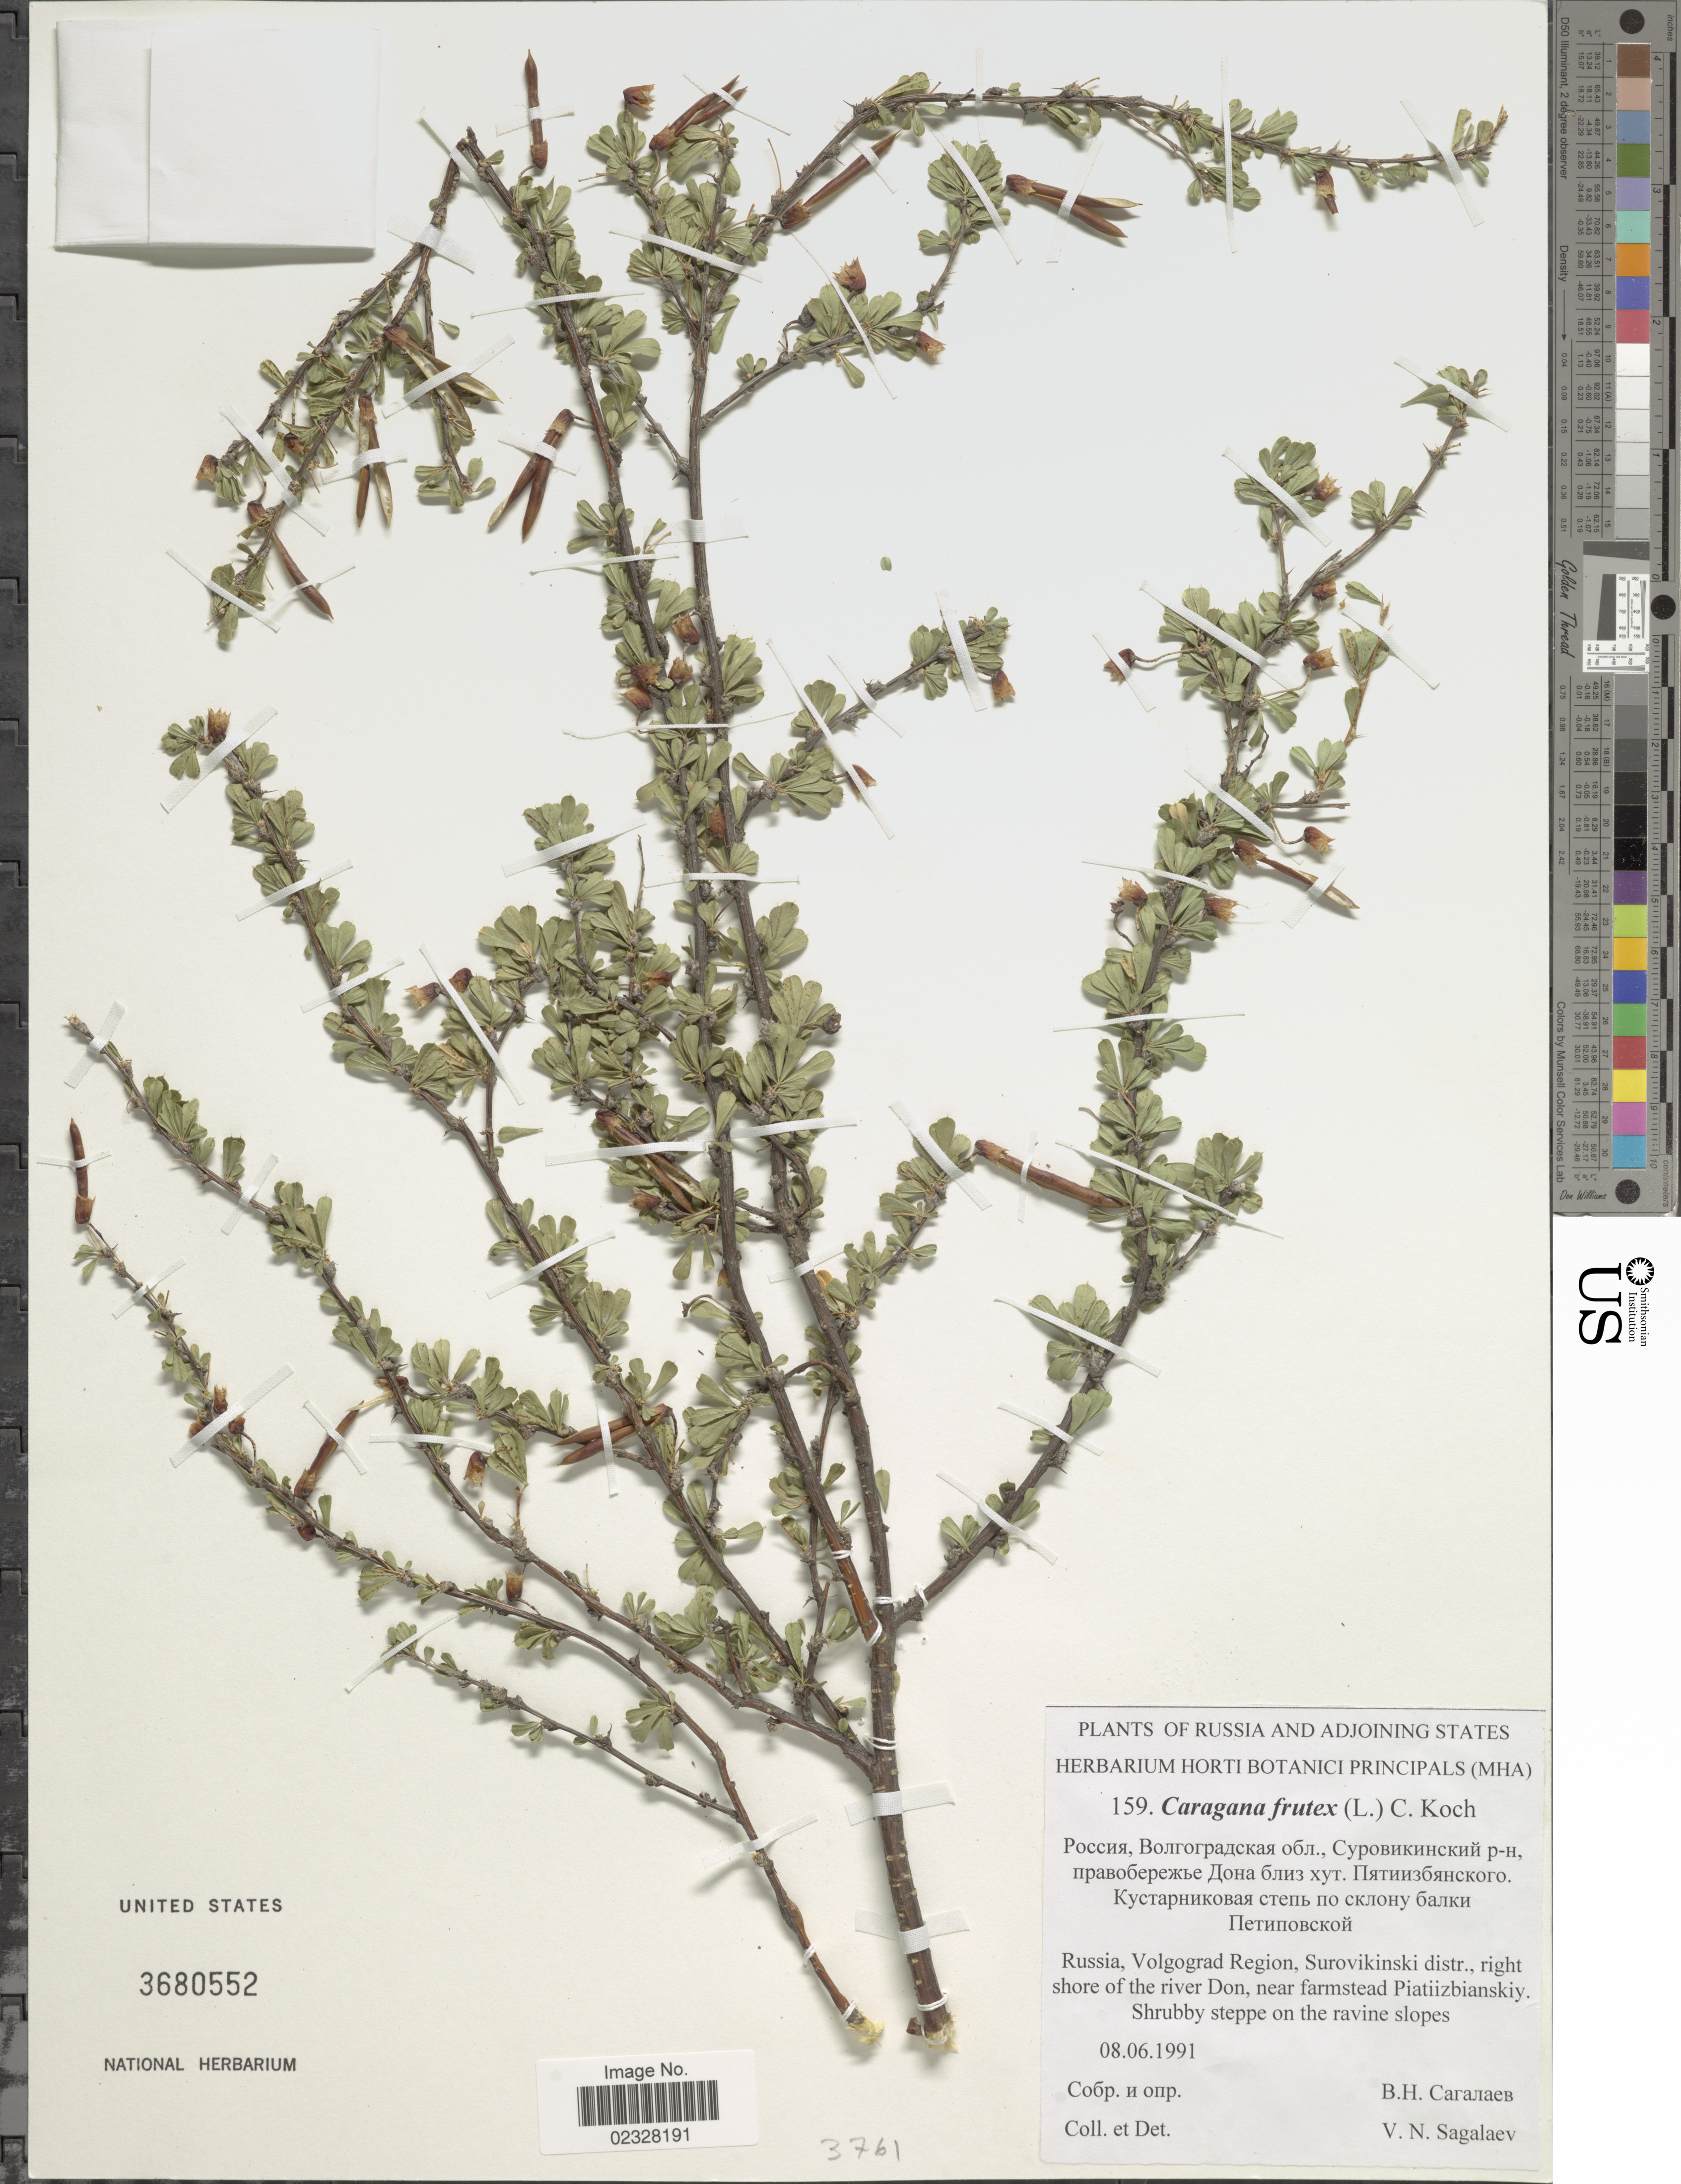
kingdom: Plantae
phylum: Tracheophyta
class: Magnoliopsida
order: Fabales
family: Fabaceae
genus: Caragana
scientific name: Caragana frutex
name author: (L.) K. Koch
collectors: V. Sagalaev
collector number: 159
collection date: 1991-06-08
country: Russian Federation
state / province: Volgograd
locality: Russia, Volgorad Region, Surovikinski distr., right shore of the river Don, near farmstead Piatiizbiansky.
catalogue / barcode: US 3680552